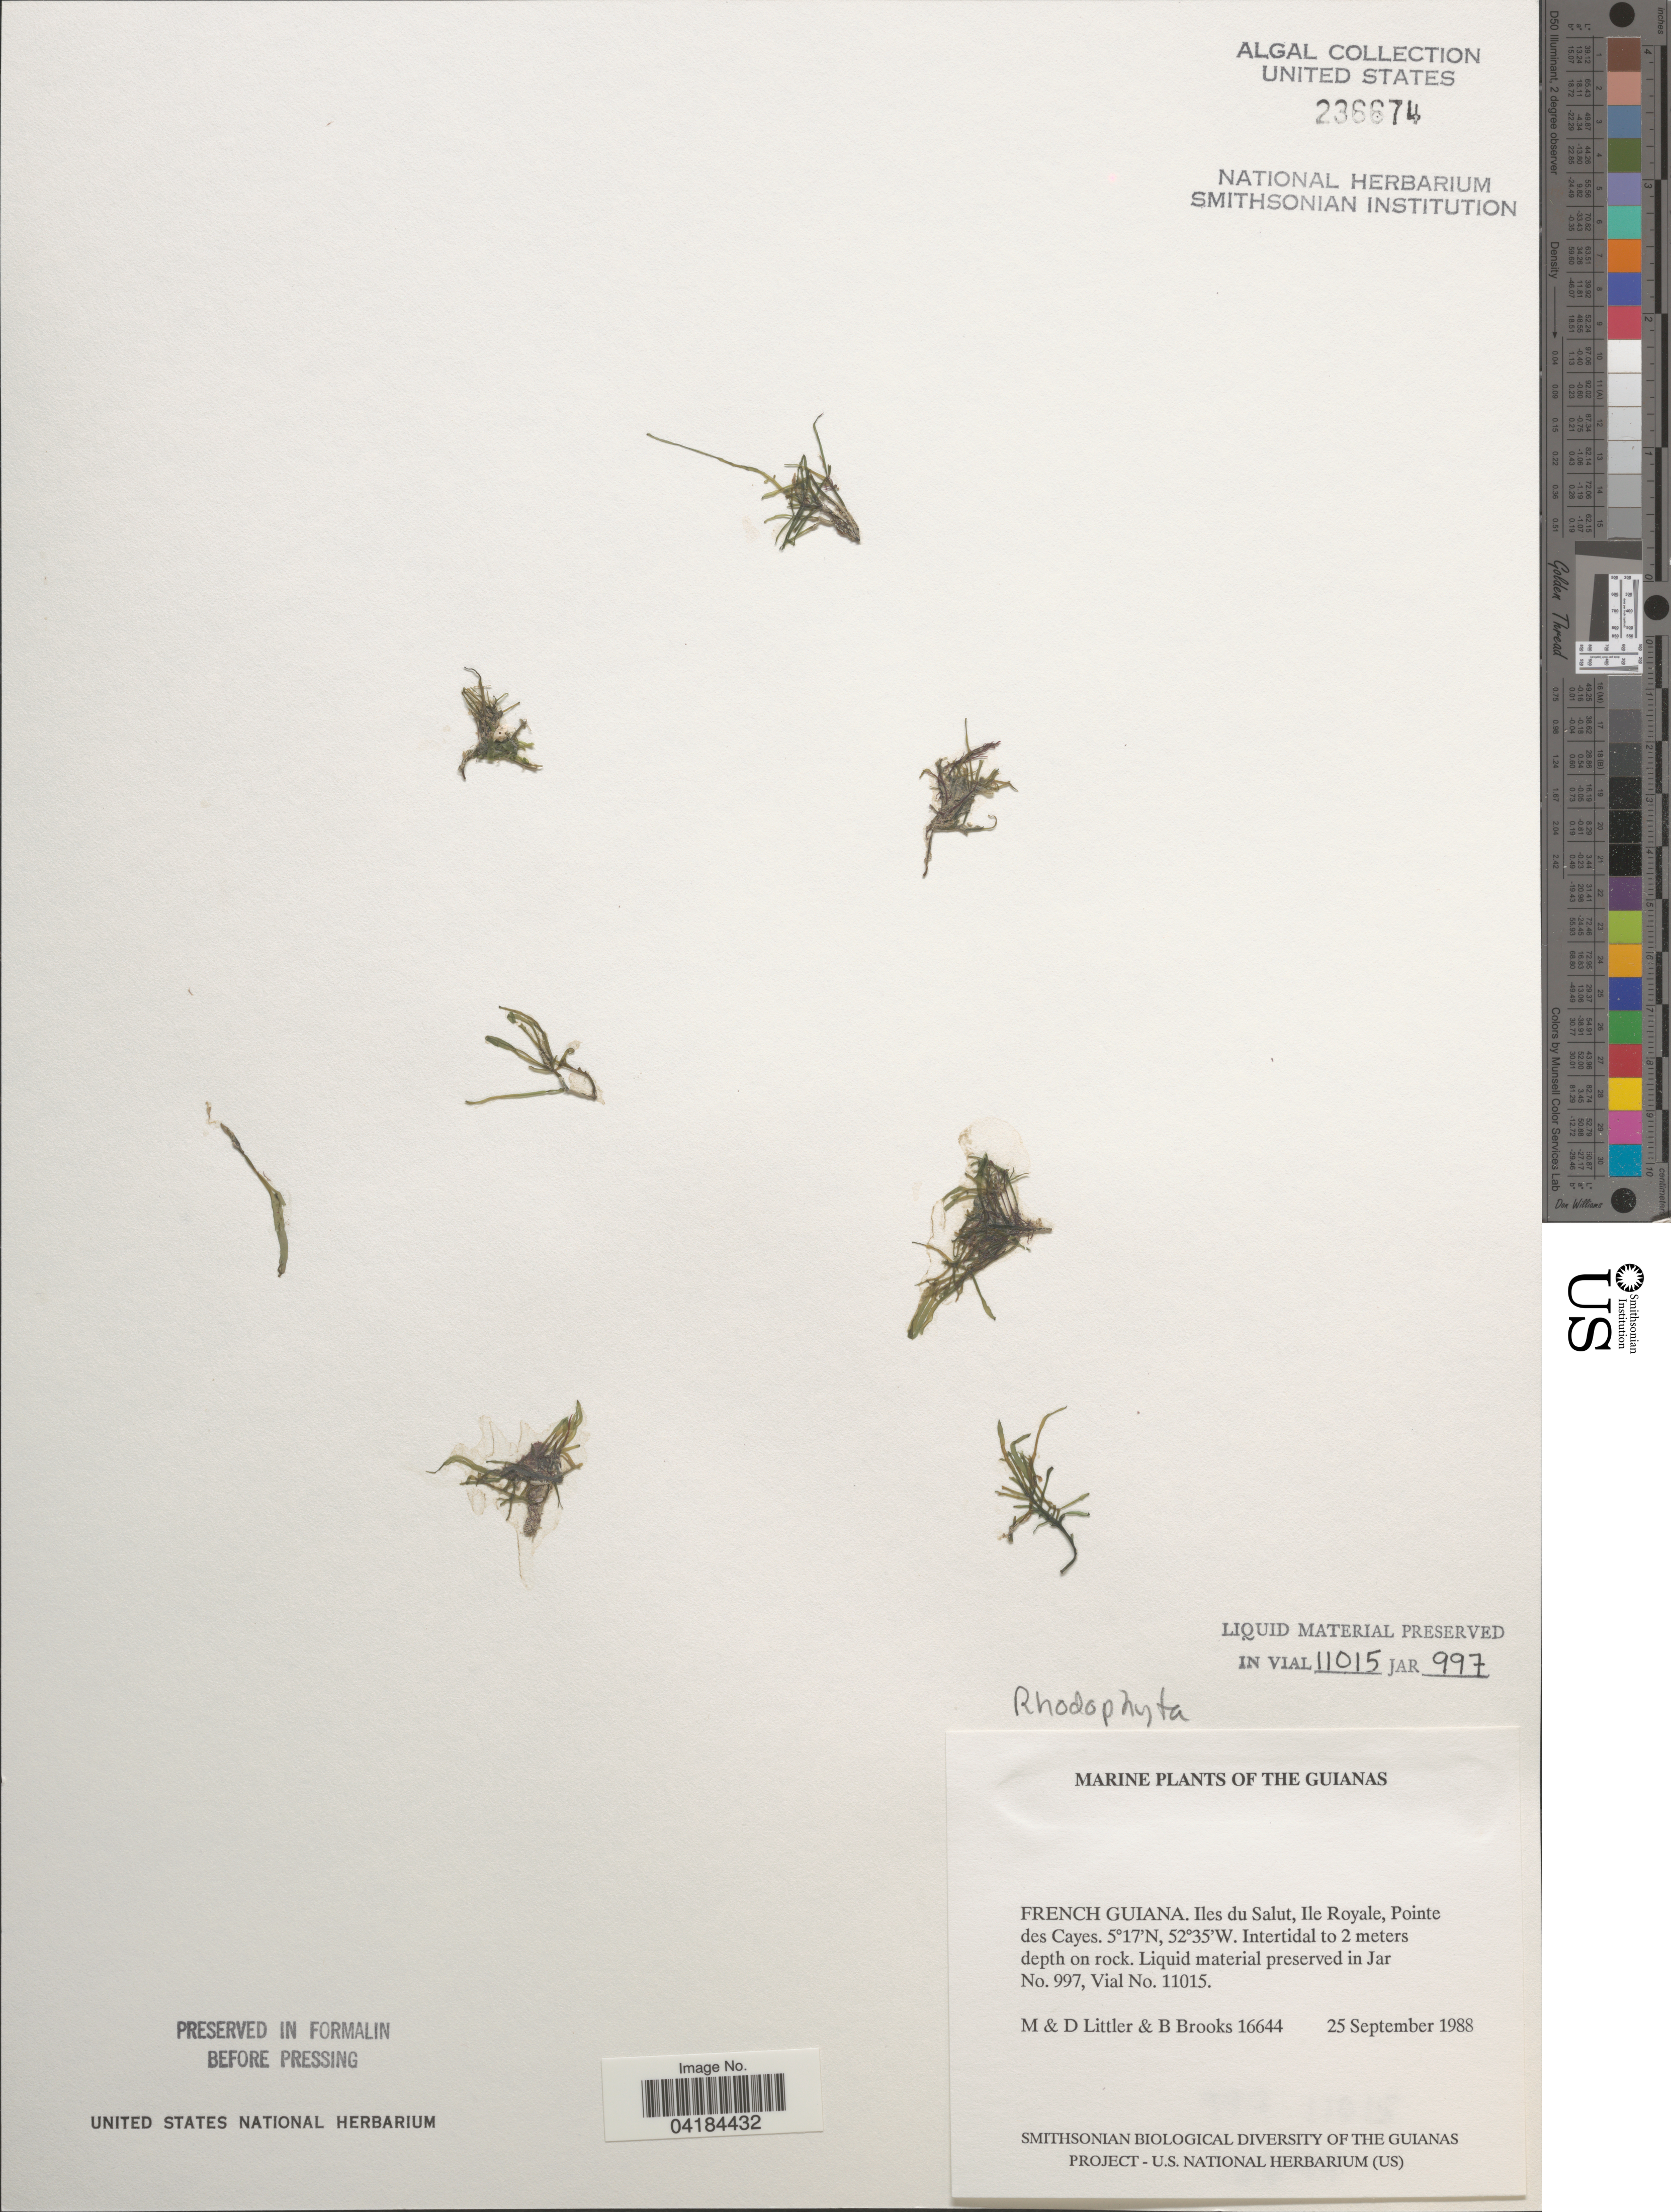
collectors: M. Littler, D. S. Littler & B. Brooks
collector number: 16644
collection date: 1988-09-25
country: French Guiana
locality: The Guianas. Iles du Salut, Ile Royale, Pointe des Cayes.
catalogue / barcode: US 236674